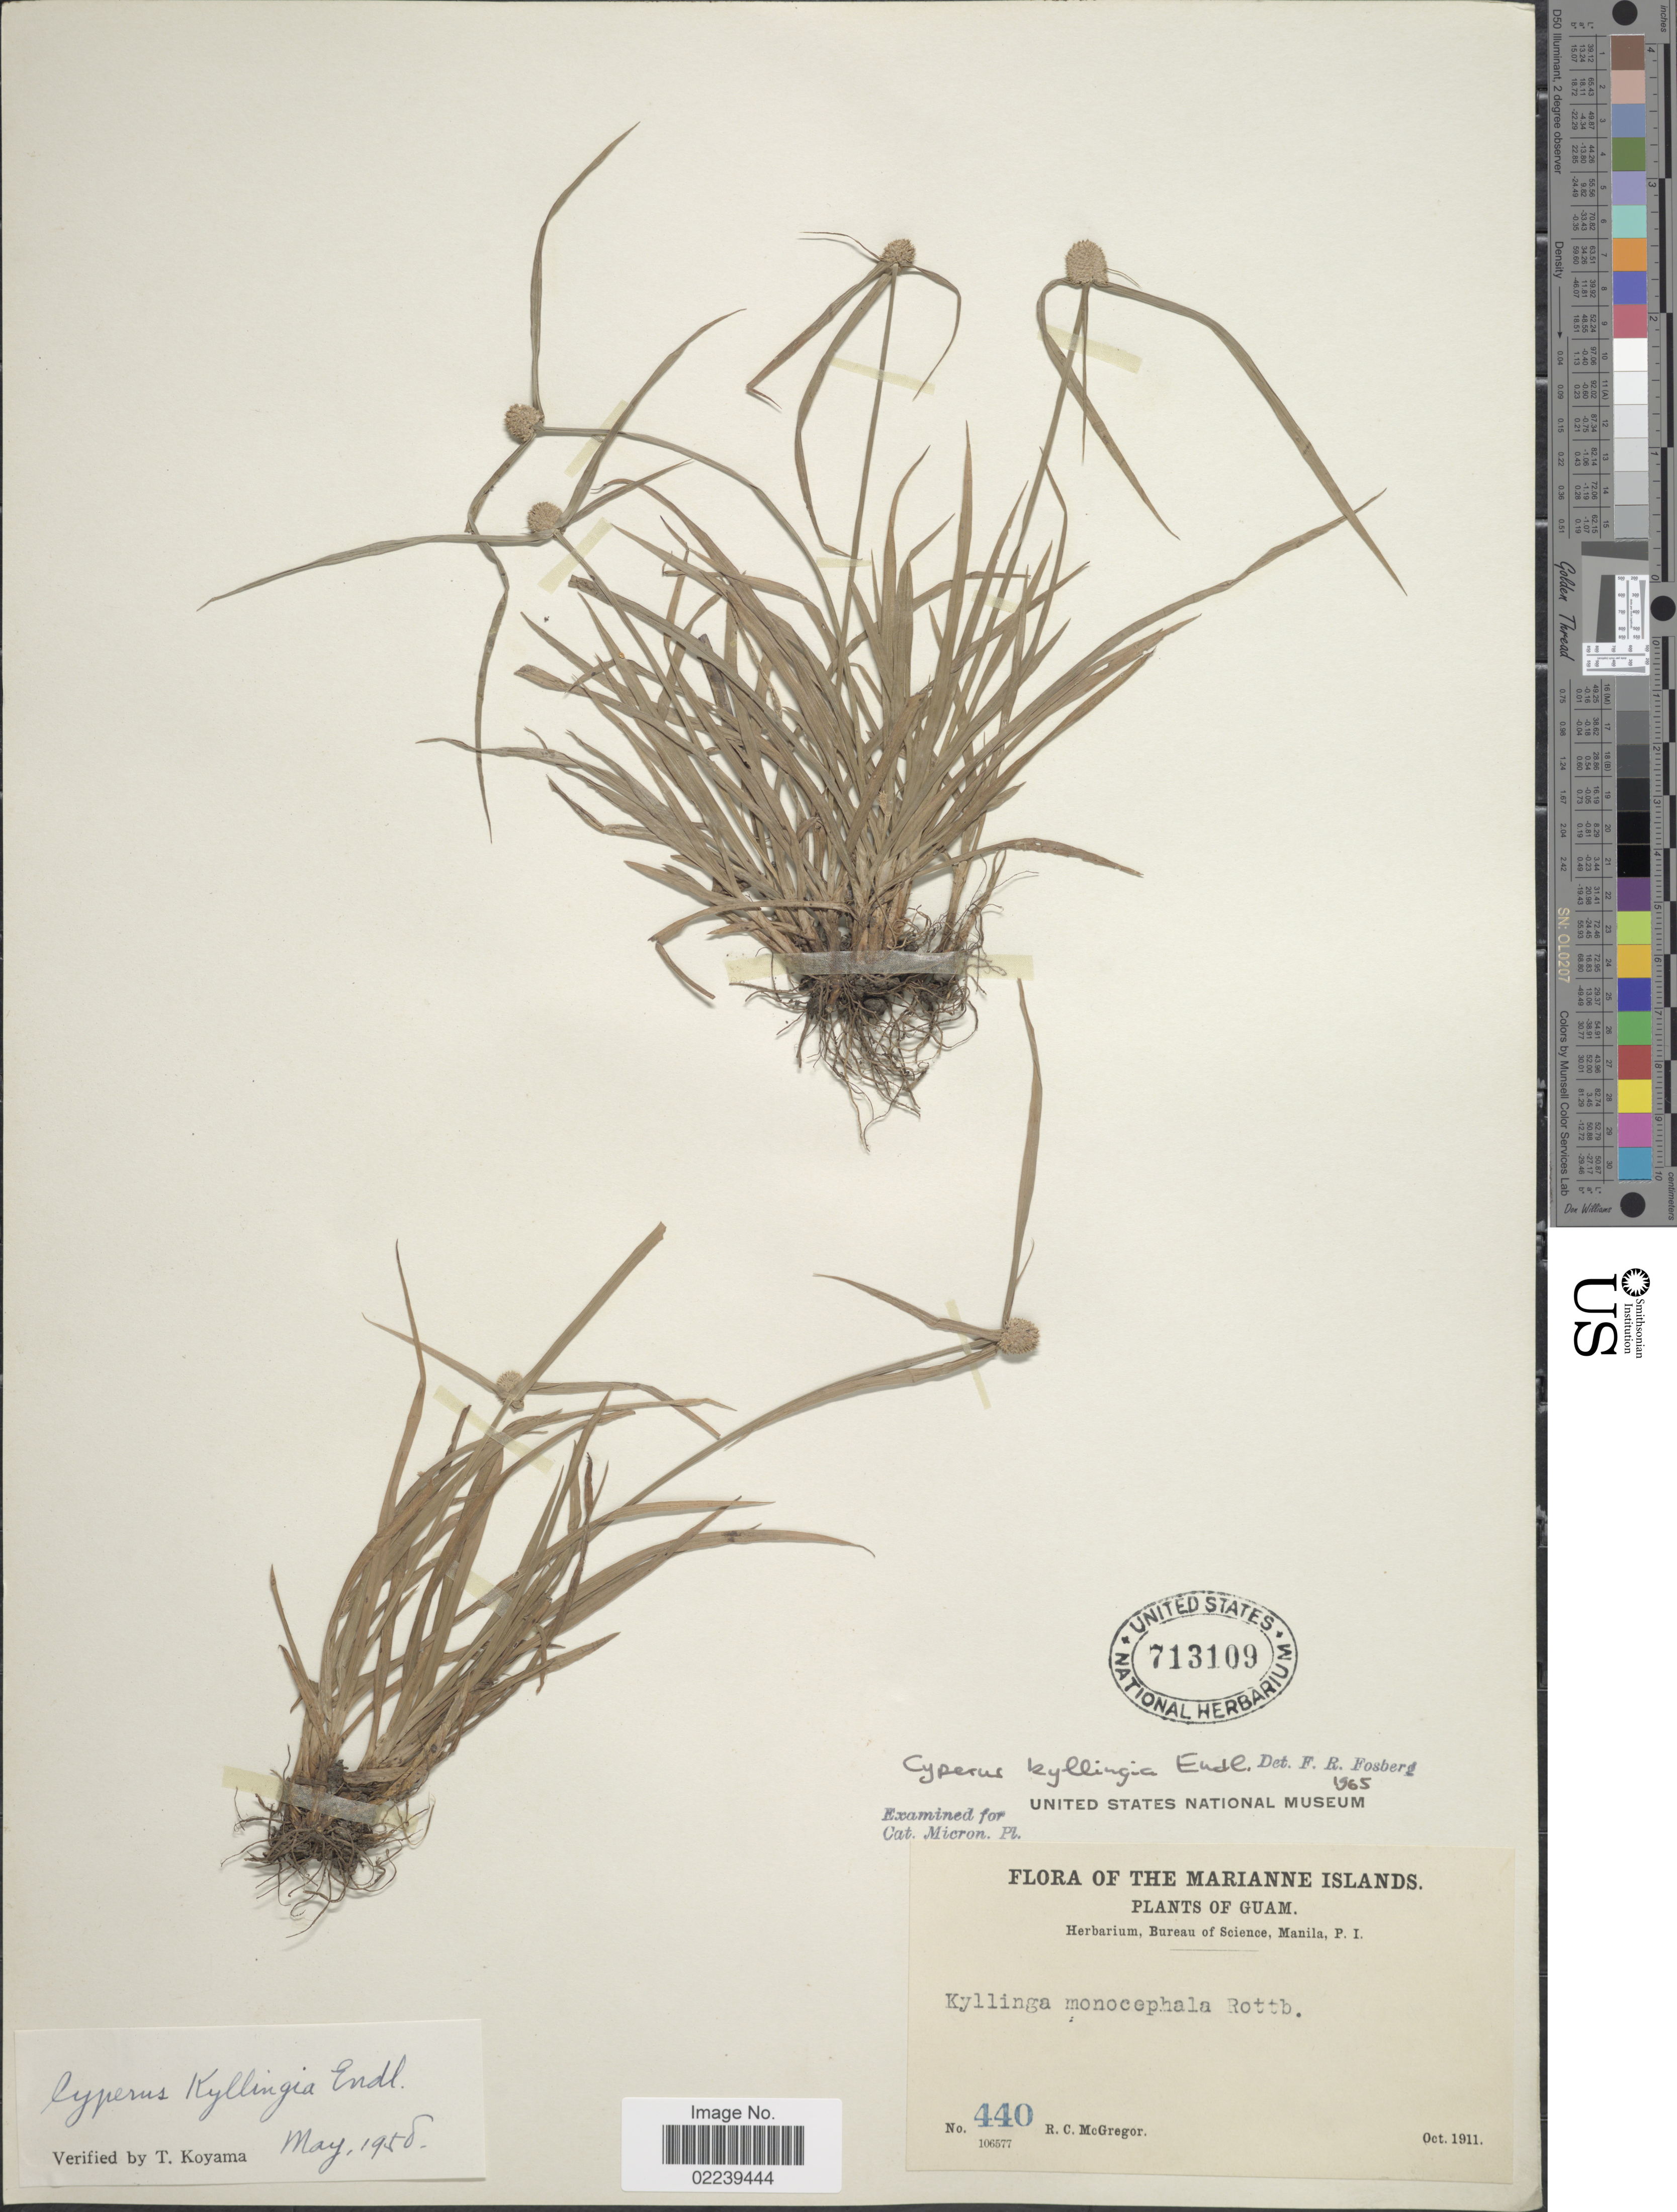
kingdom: Plantae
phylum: Tracheophyta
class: Liliopsida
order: Poales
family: Cyperaceae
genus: Cyperus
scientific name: Cyperus mindorensis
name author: (Steud.) Huygh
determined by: Strong, M. T., (US), Smithsonian Institution - National Museum of Natural History (UNITED STATES)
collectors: R. C. McGregor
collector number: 440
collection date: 1911-10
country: Guam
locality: The Marianne Islands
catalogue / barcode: US 713109